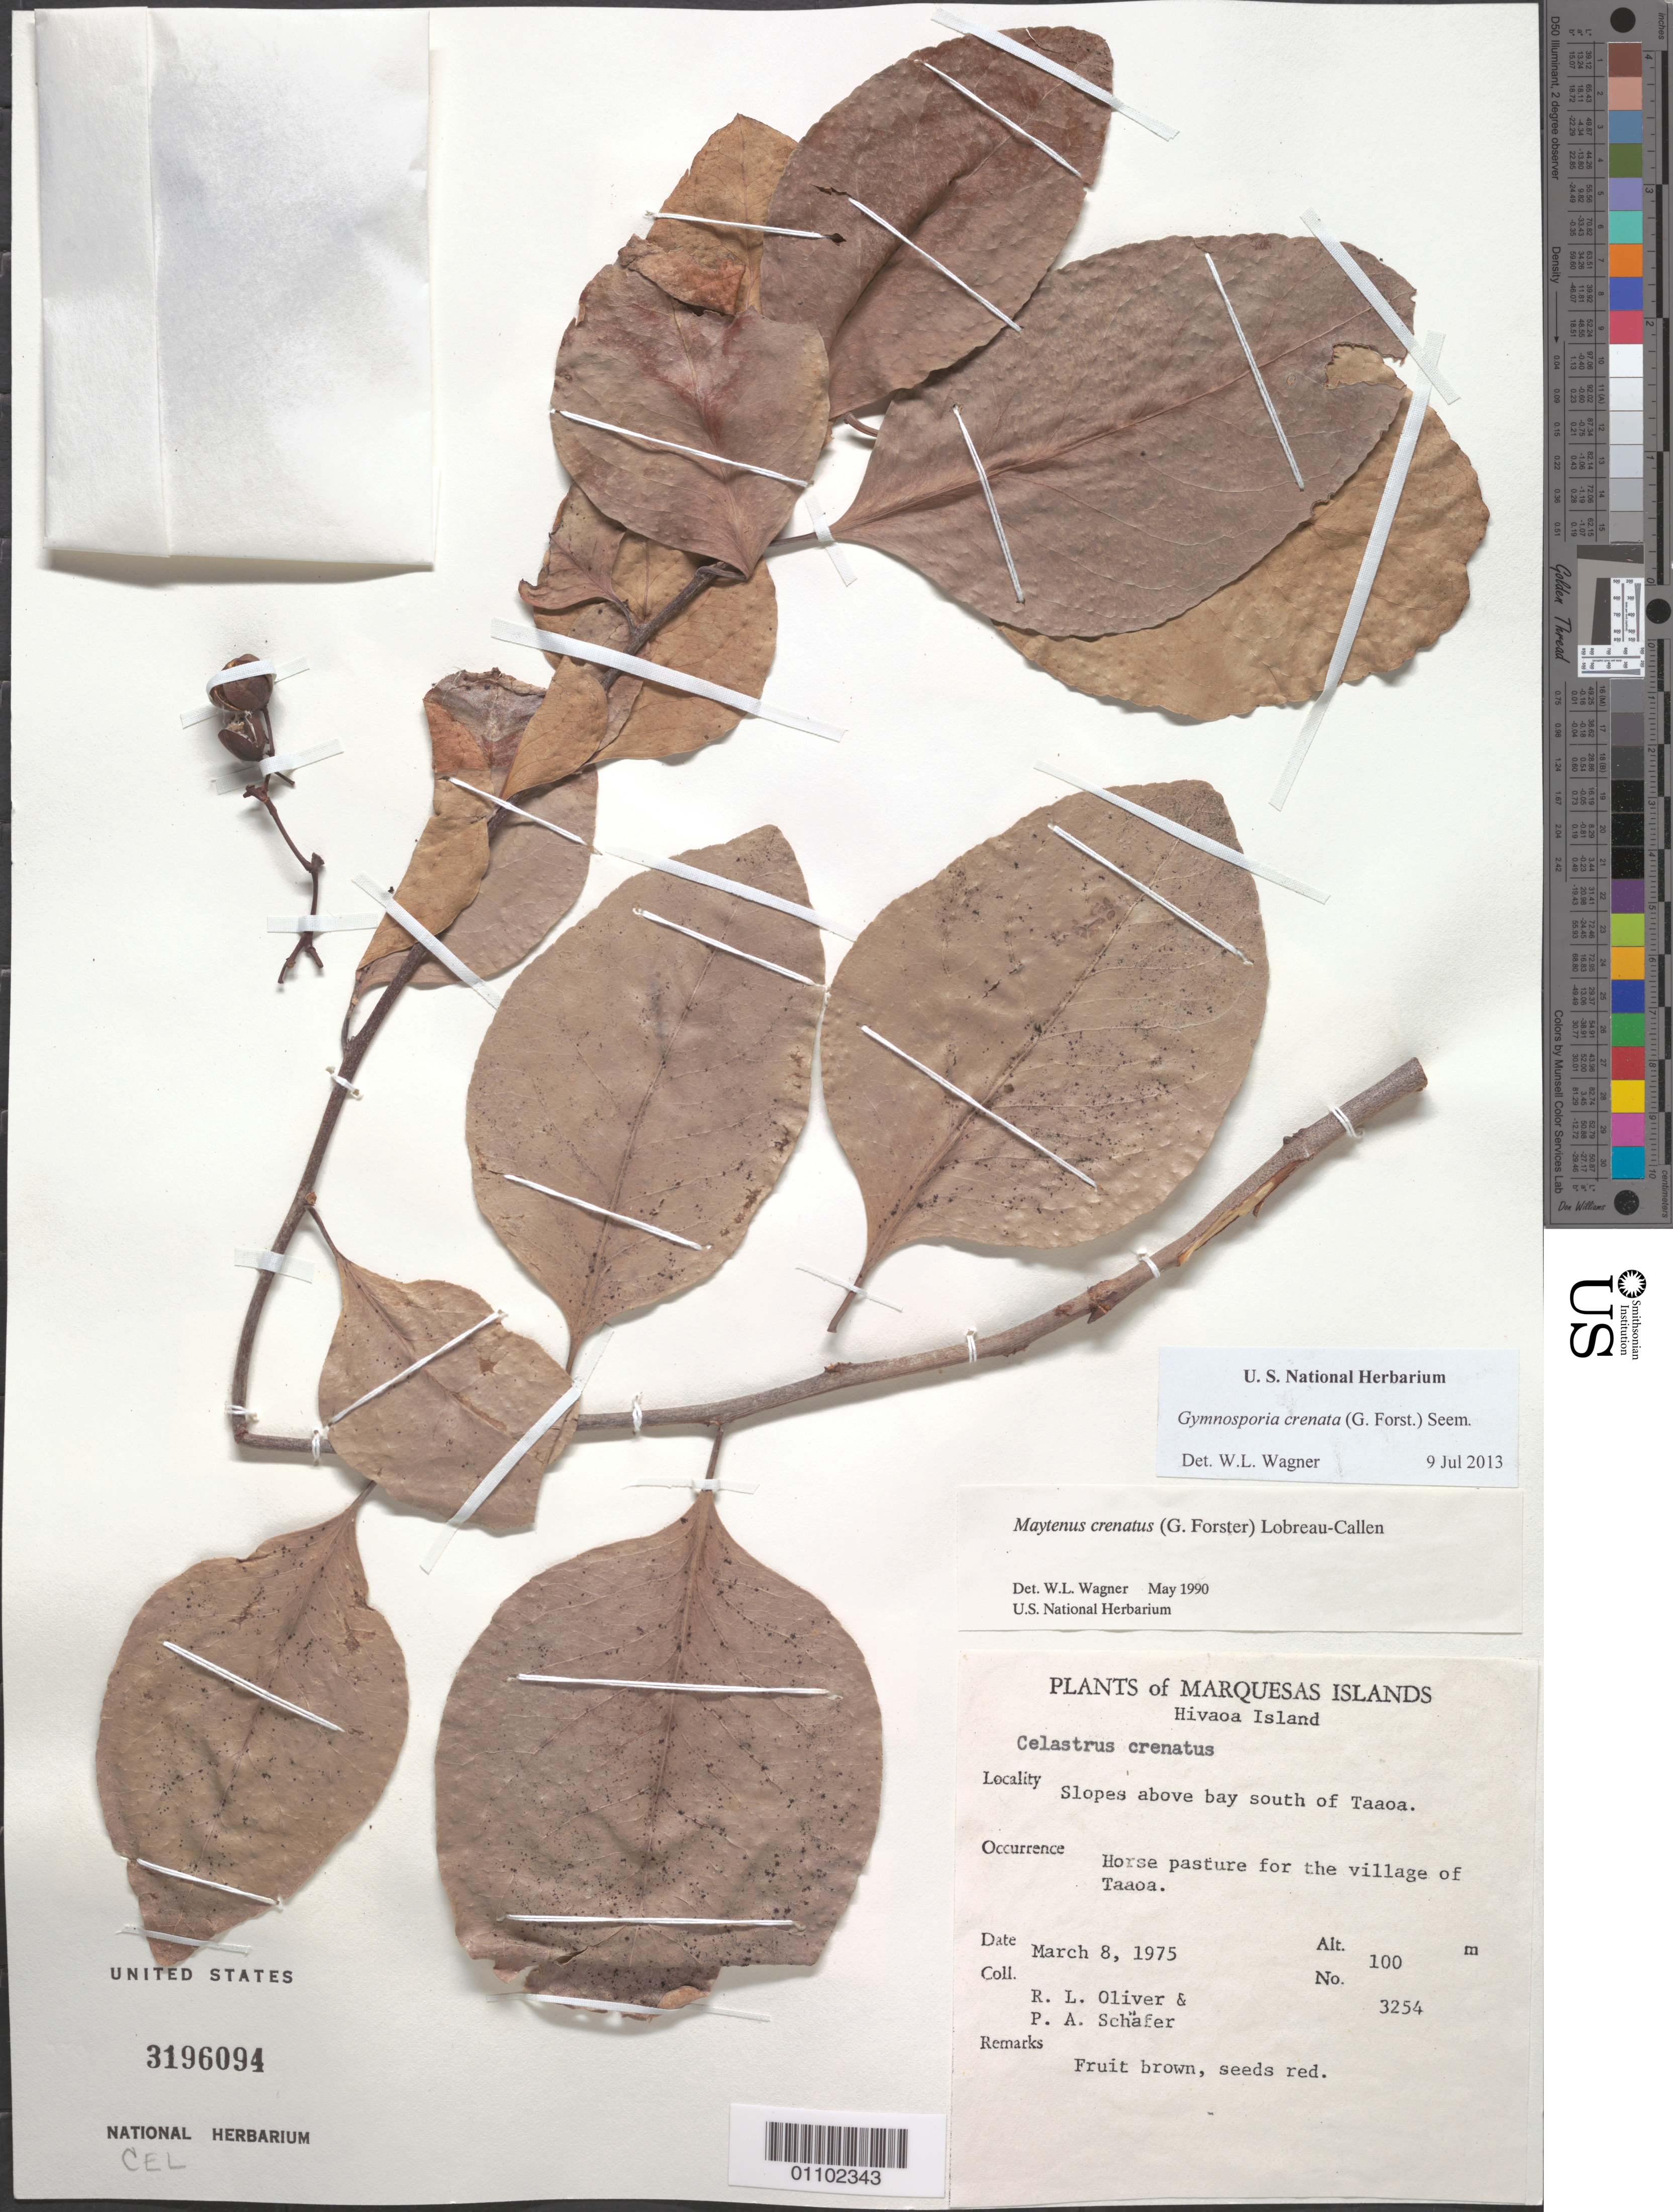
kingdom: Plantae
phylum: Tracheophyta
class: Magnoliopsida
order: Celastrales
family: Celastraceae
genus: Gymnosporia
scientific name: Gymnosporia crenata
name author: (G. Forst.) Seem.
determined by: Wagner, W. L., (BOT), Smithsonian Institution - National Museum of Natural History (UNITED STATES)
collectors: R. L. Oliver & P. A. Schäfer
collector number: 3254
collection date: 1975-03-08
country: French Polynesia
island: Hiva Oa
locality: slopes above bay S of Taaoa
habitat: Horse pasture for the village of Taaoa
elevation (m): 100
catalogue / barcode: US 3196094